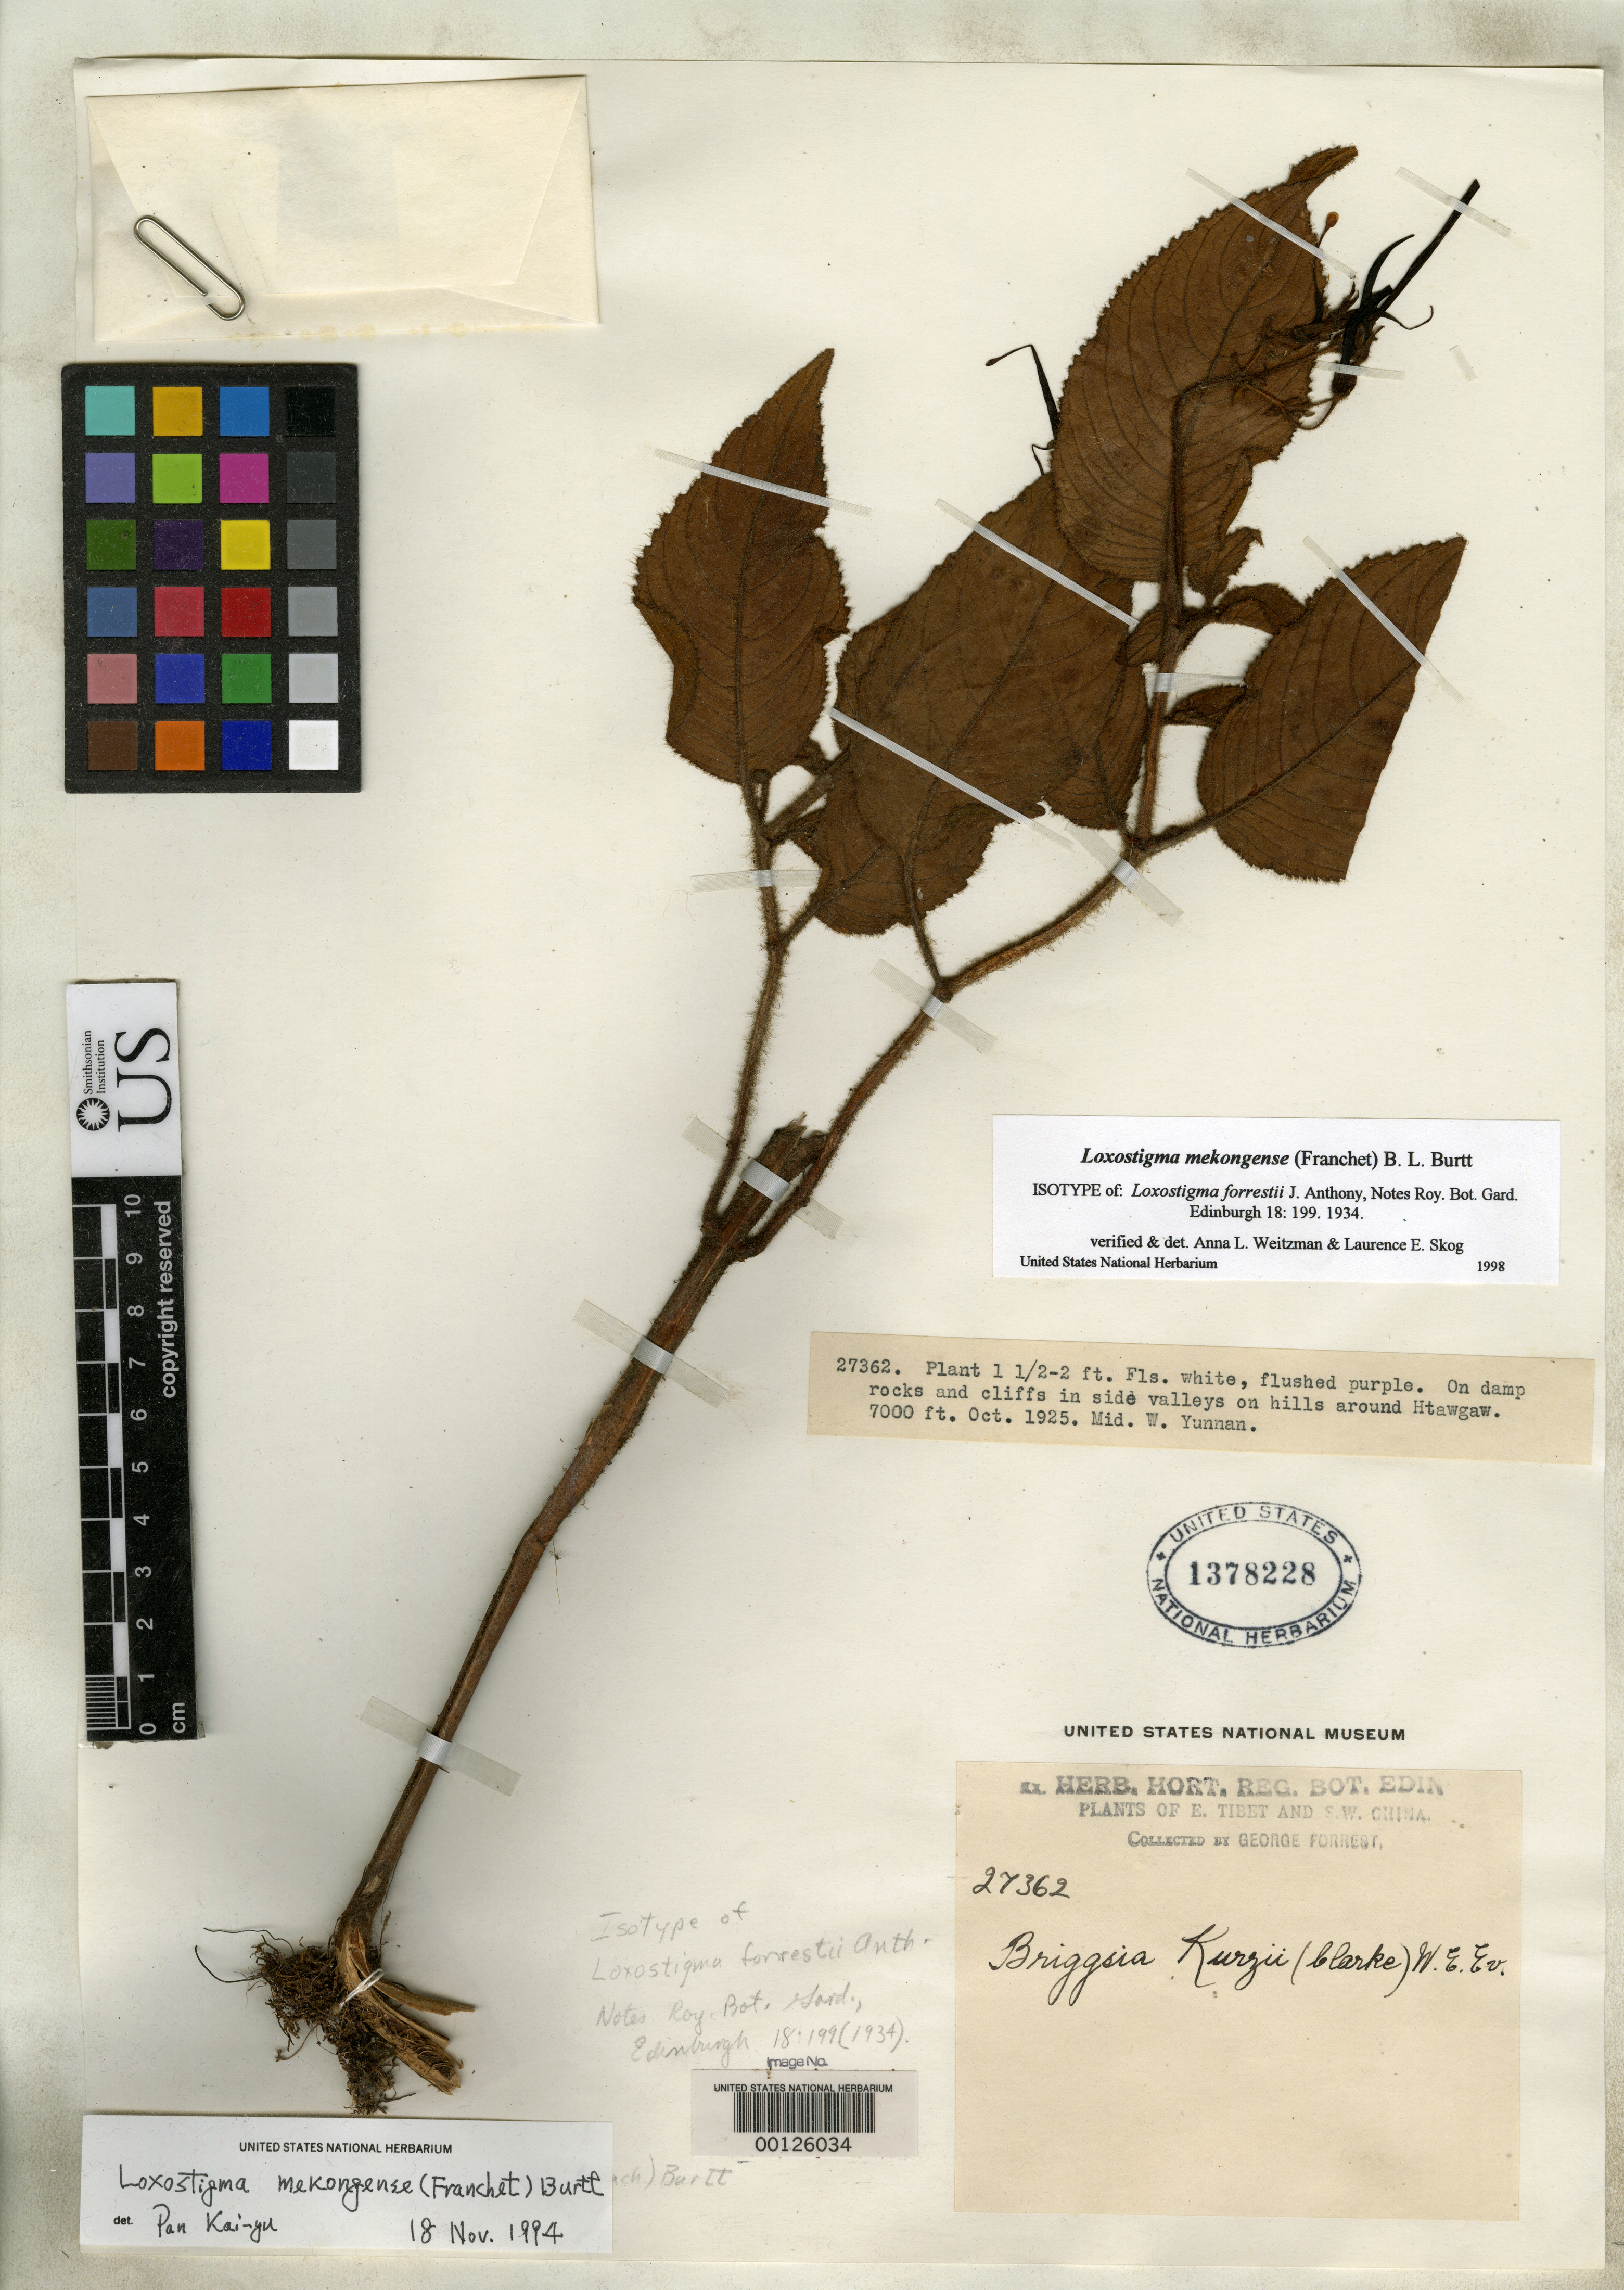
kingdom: Plantae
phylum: Tracheophyta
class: Magnoliopsida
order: Lamiales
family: Gesneriaceae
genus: Loxostigma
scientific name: Loxostigma forrestii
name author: J. Anthony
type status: Isotype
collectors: G. Forrest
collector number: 27362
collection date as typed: Oct 1925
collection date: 1925-10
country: China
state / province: Yunnan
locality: Around Htawgaw.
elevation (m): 2134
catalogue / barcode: US 1378228